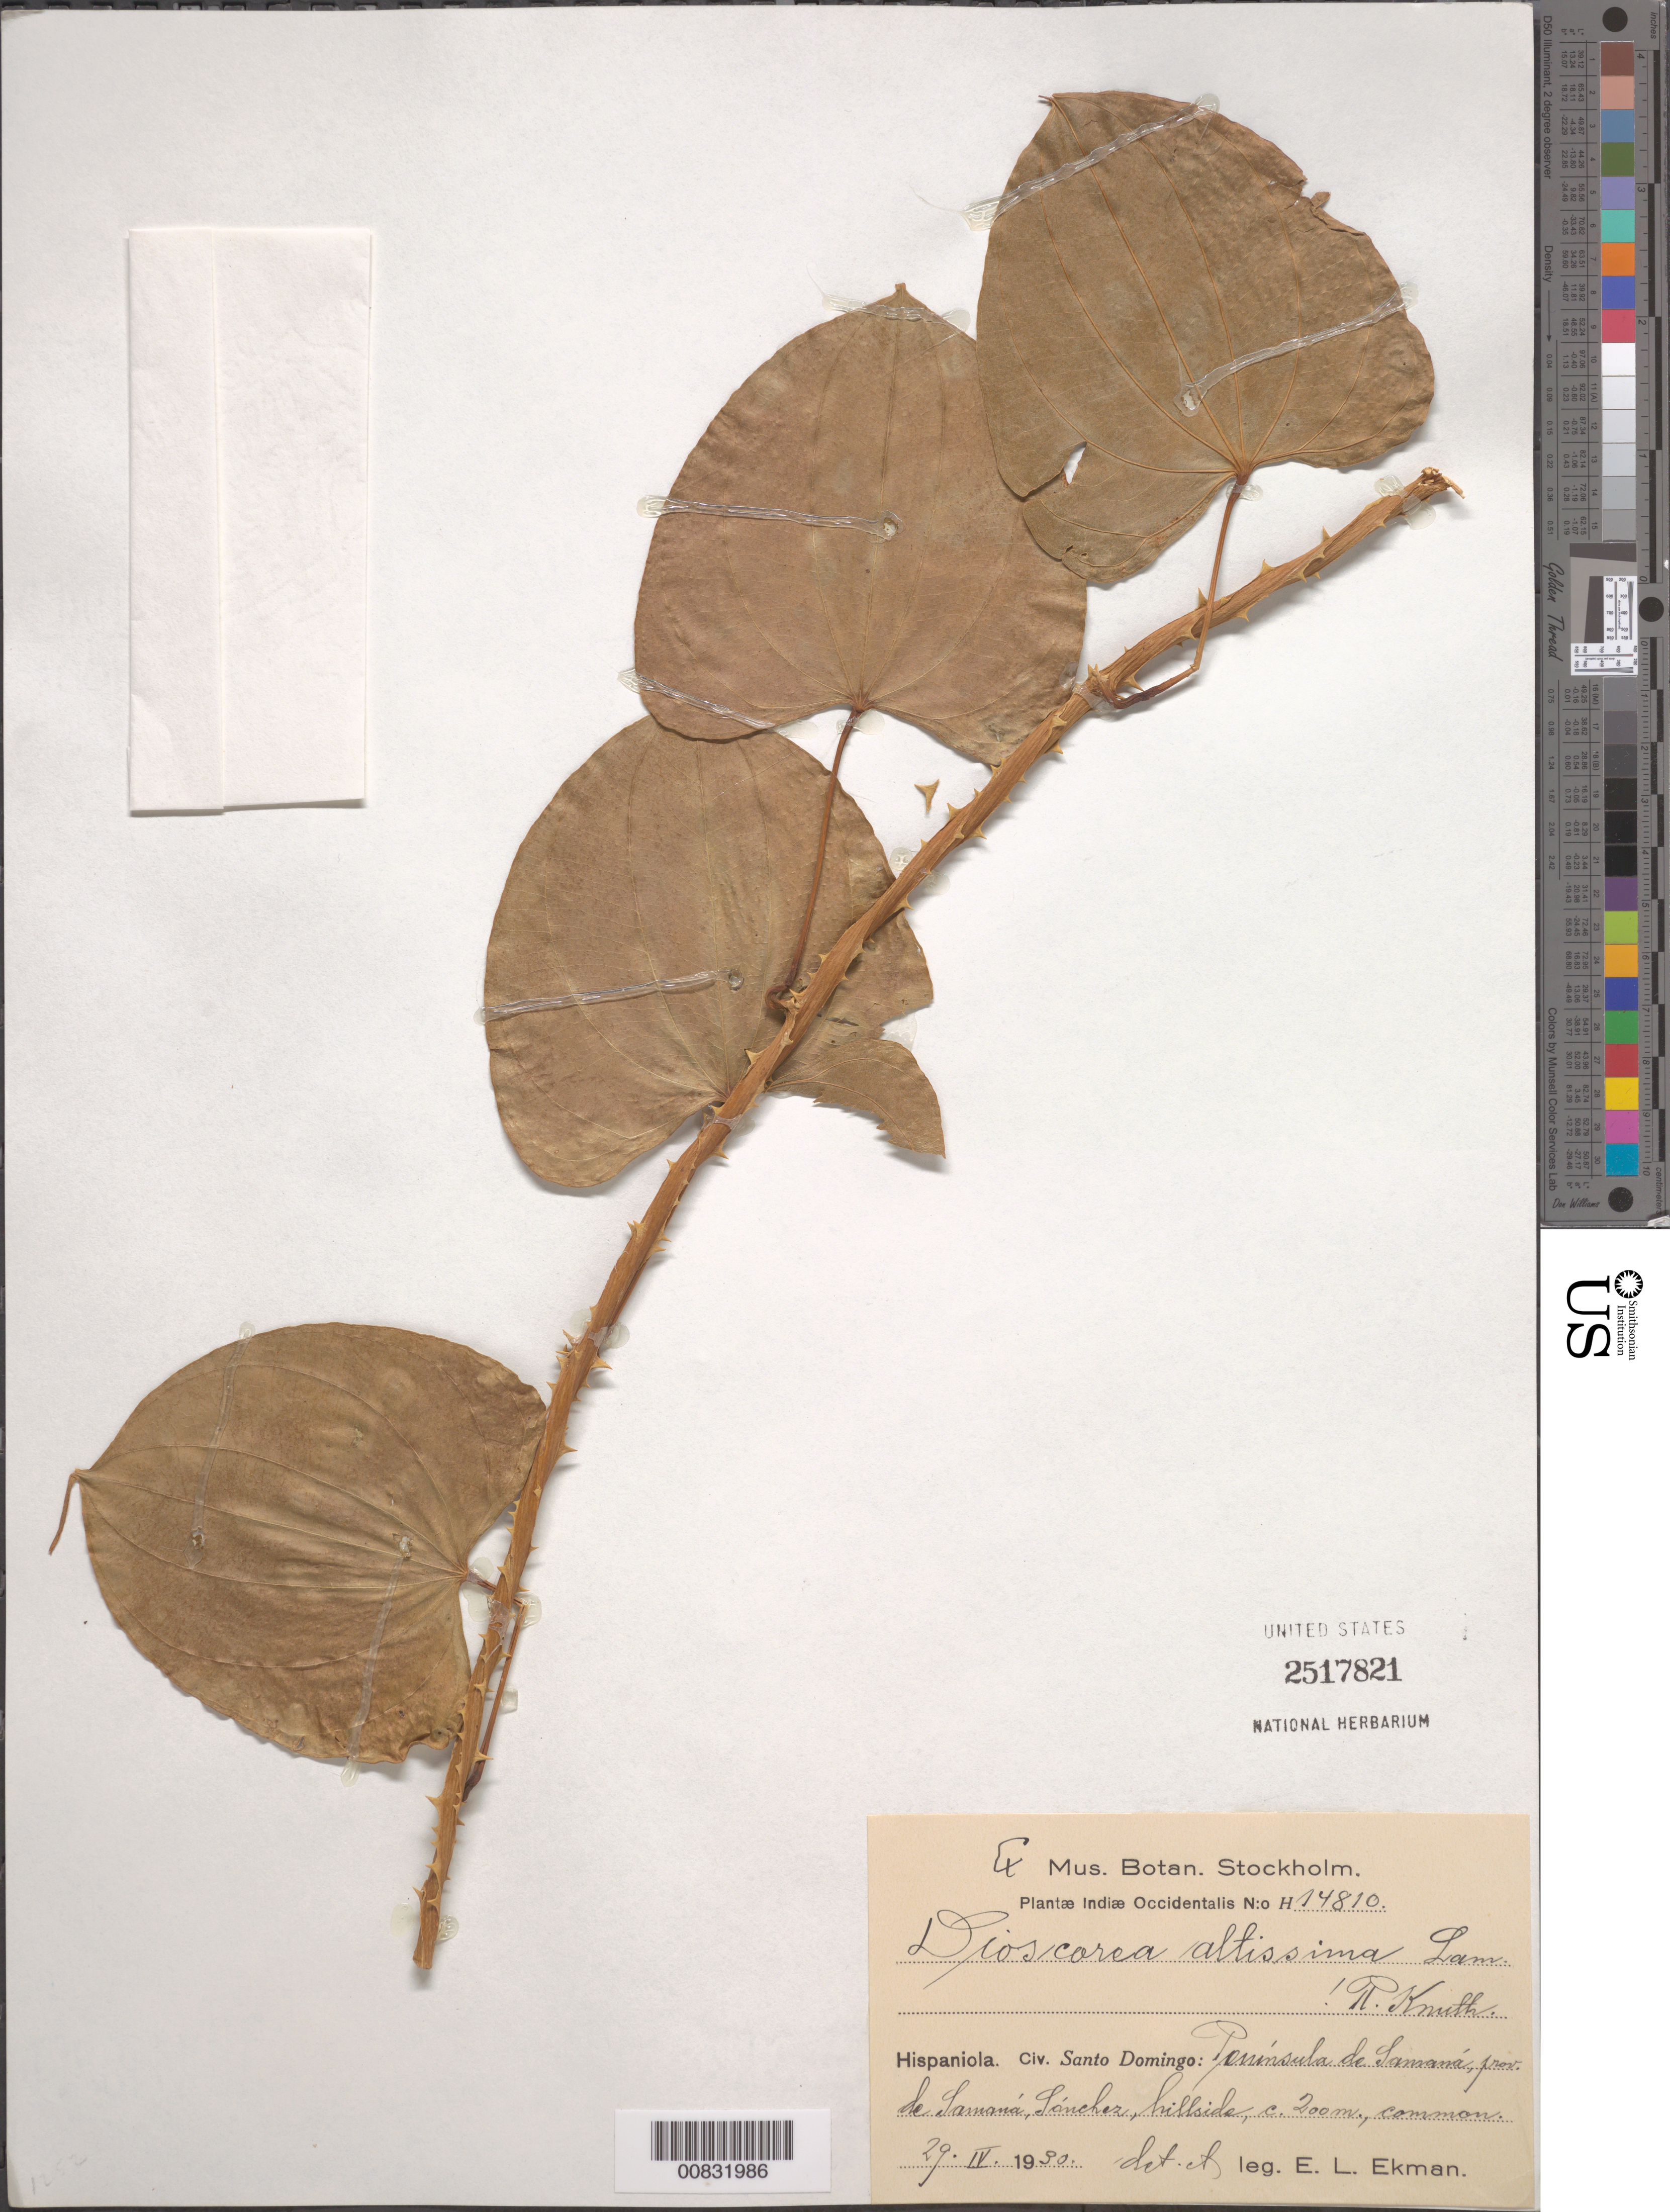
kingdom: Plantae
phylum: Tracheophyta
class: Liliopsida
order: Dioscoreales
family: Dioscoreaceae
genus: Dioscorea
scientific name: Dioscorea altissima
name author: Lam.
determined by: Knuth, R. G. P.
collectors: E. L. Ekman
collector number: H 14810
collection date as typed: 29 Apr 1930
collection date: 1930-04-29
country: Dominican Republic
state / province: Samana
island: Hispaniola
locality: Península de Samaná, Sánchez, hillside.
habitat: Hillside.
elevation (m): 200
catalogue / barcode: US 2517821